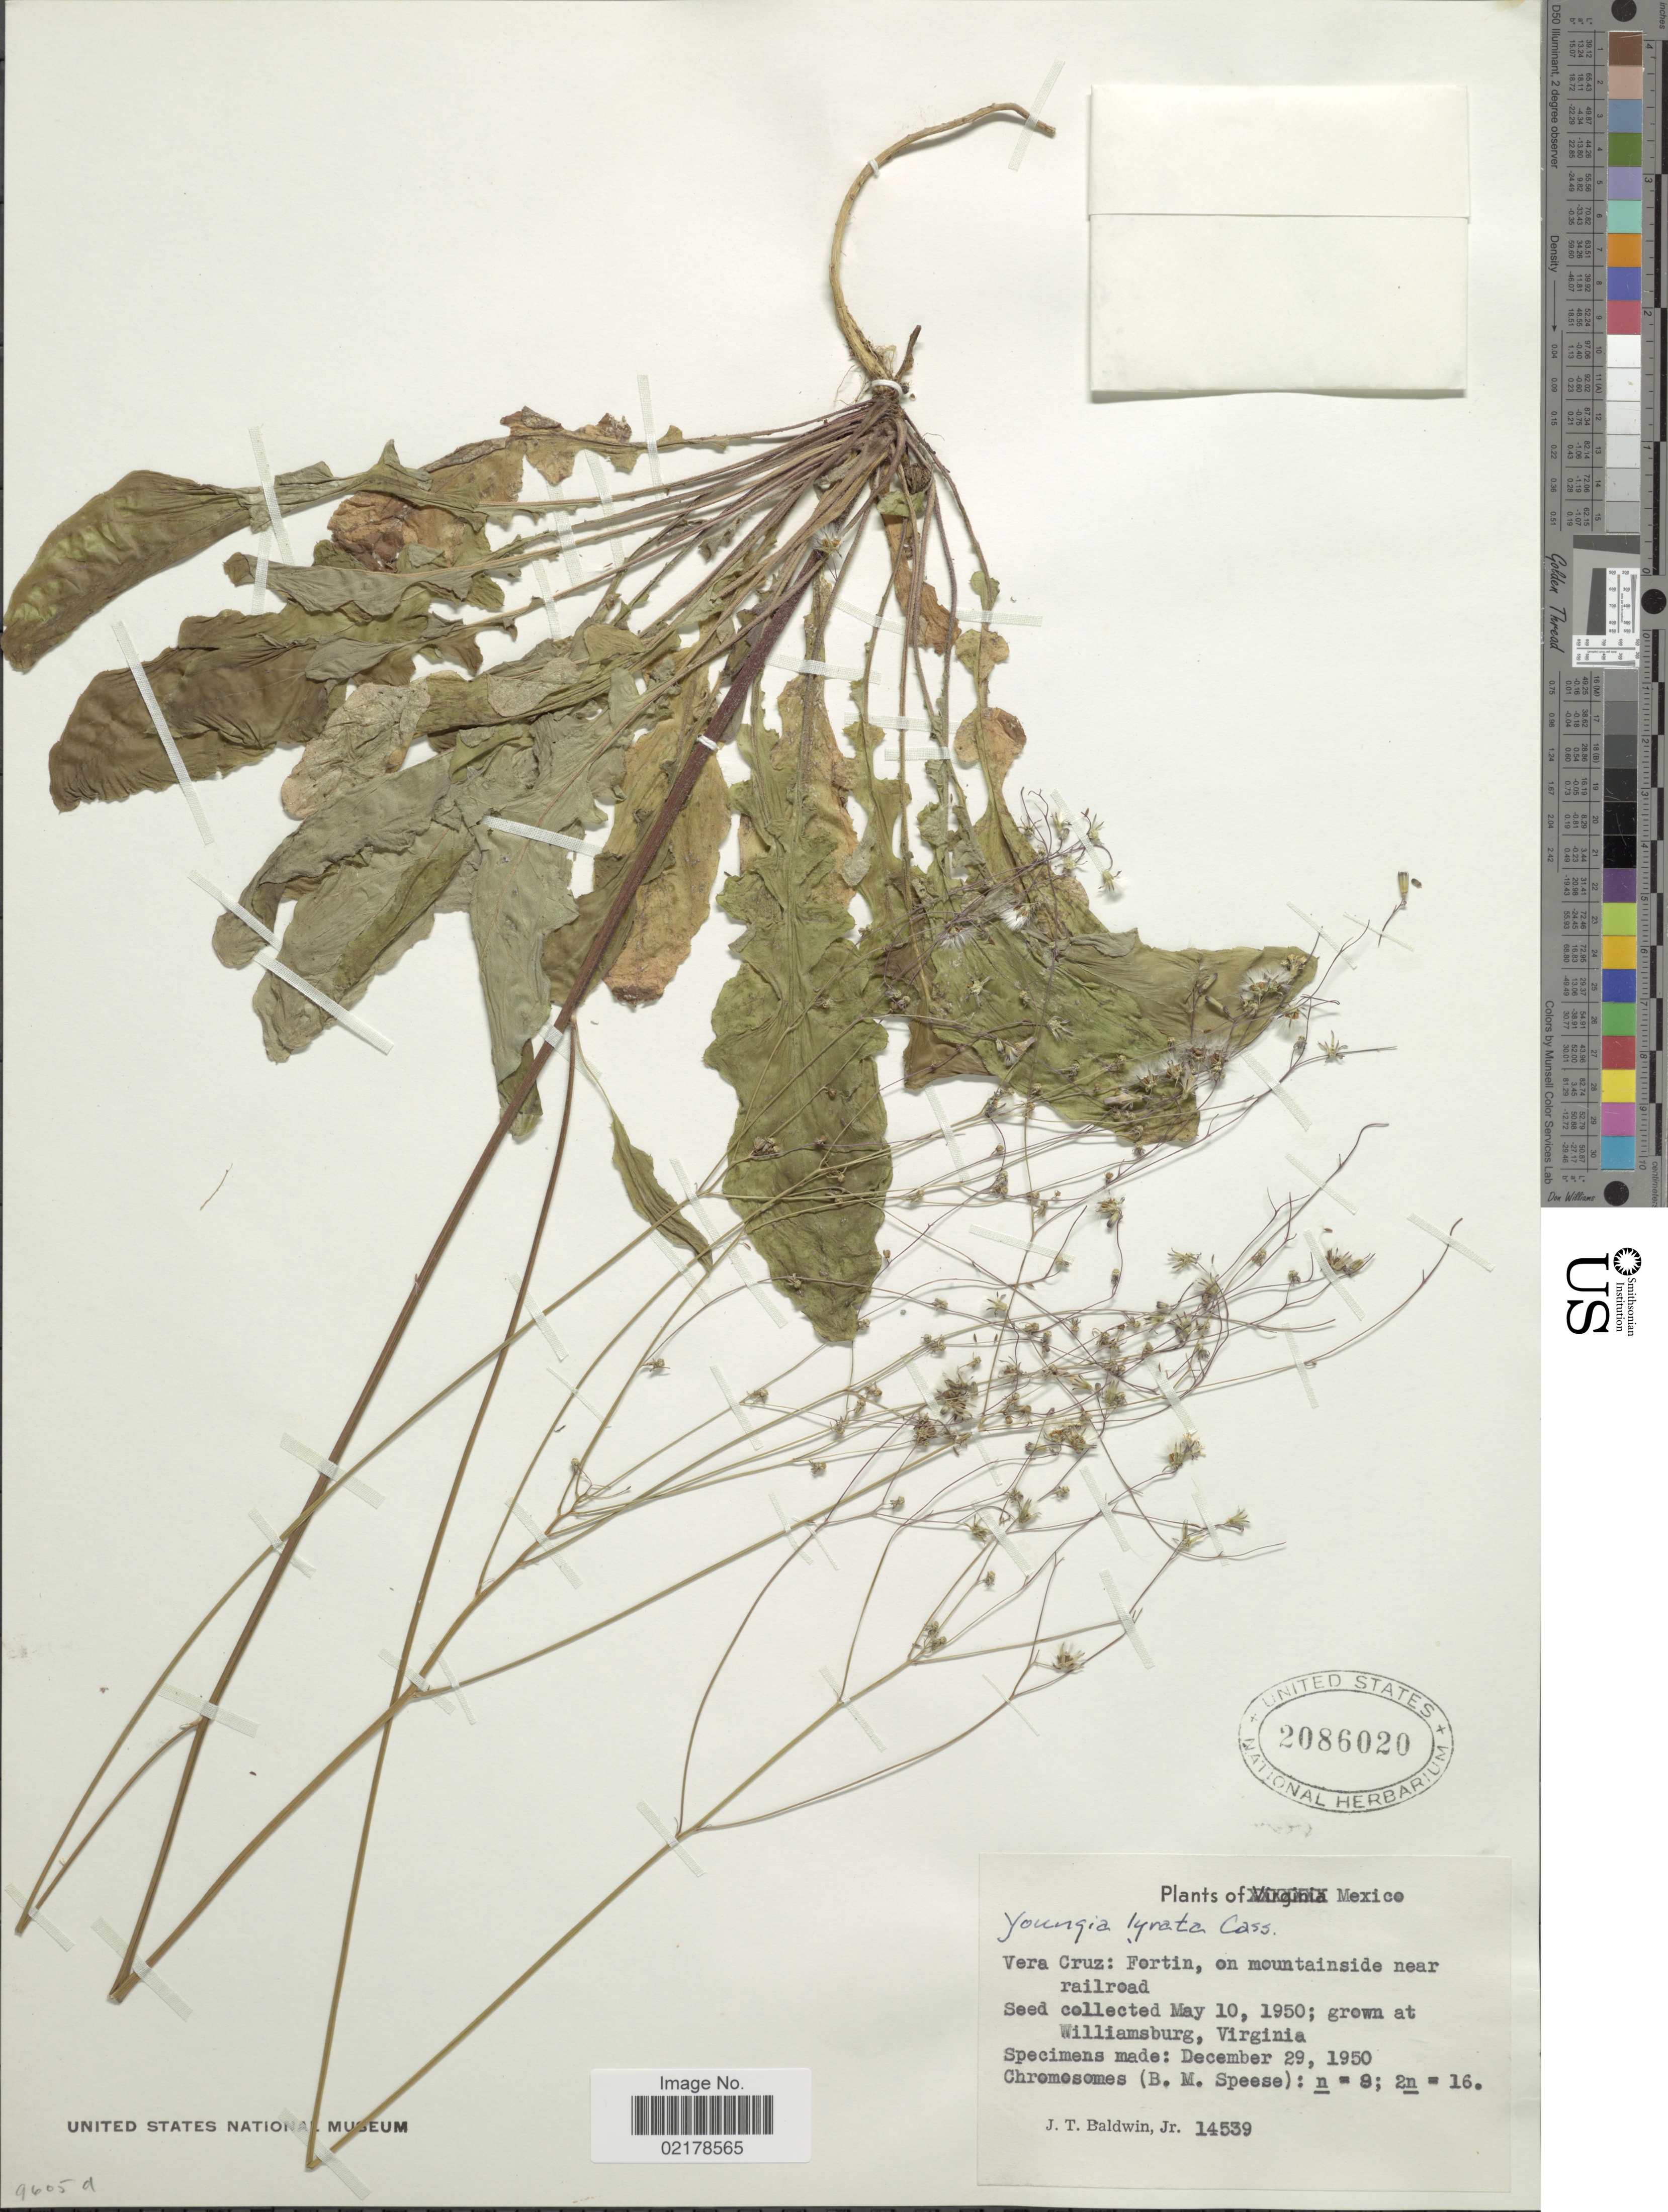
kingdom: Plantae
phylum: Tracheophyta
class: Magnoliopsida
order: Asterales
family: Asteraceae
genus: Youngia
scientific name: Youngia japonica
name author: (L.) DC.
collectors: J. T. Baldwin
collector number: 14539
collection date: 1950-05-10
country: Mexico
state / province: Veracruz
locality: Fortin, on mountainside near railroad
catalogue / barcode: US 2086020